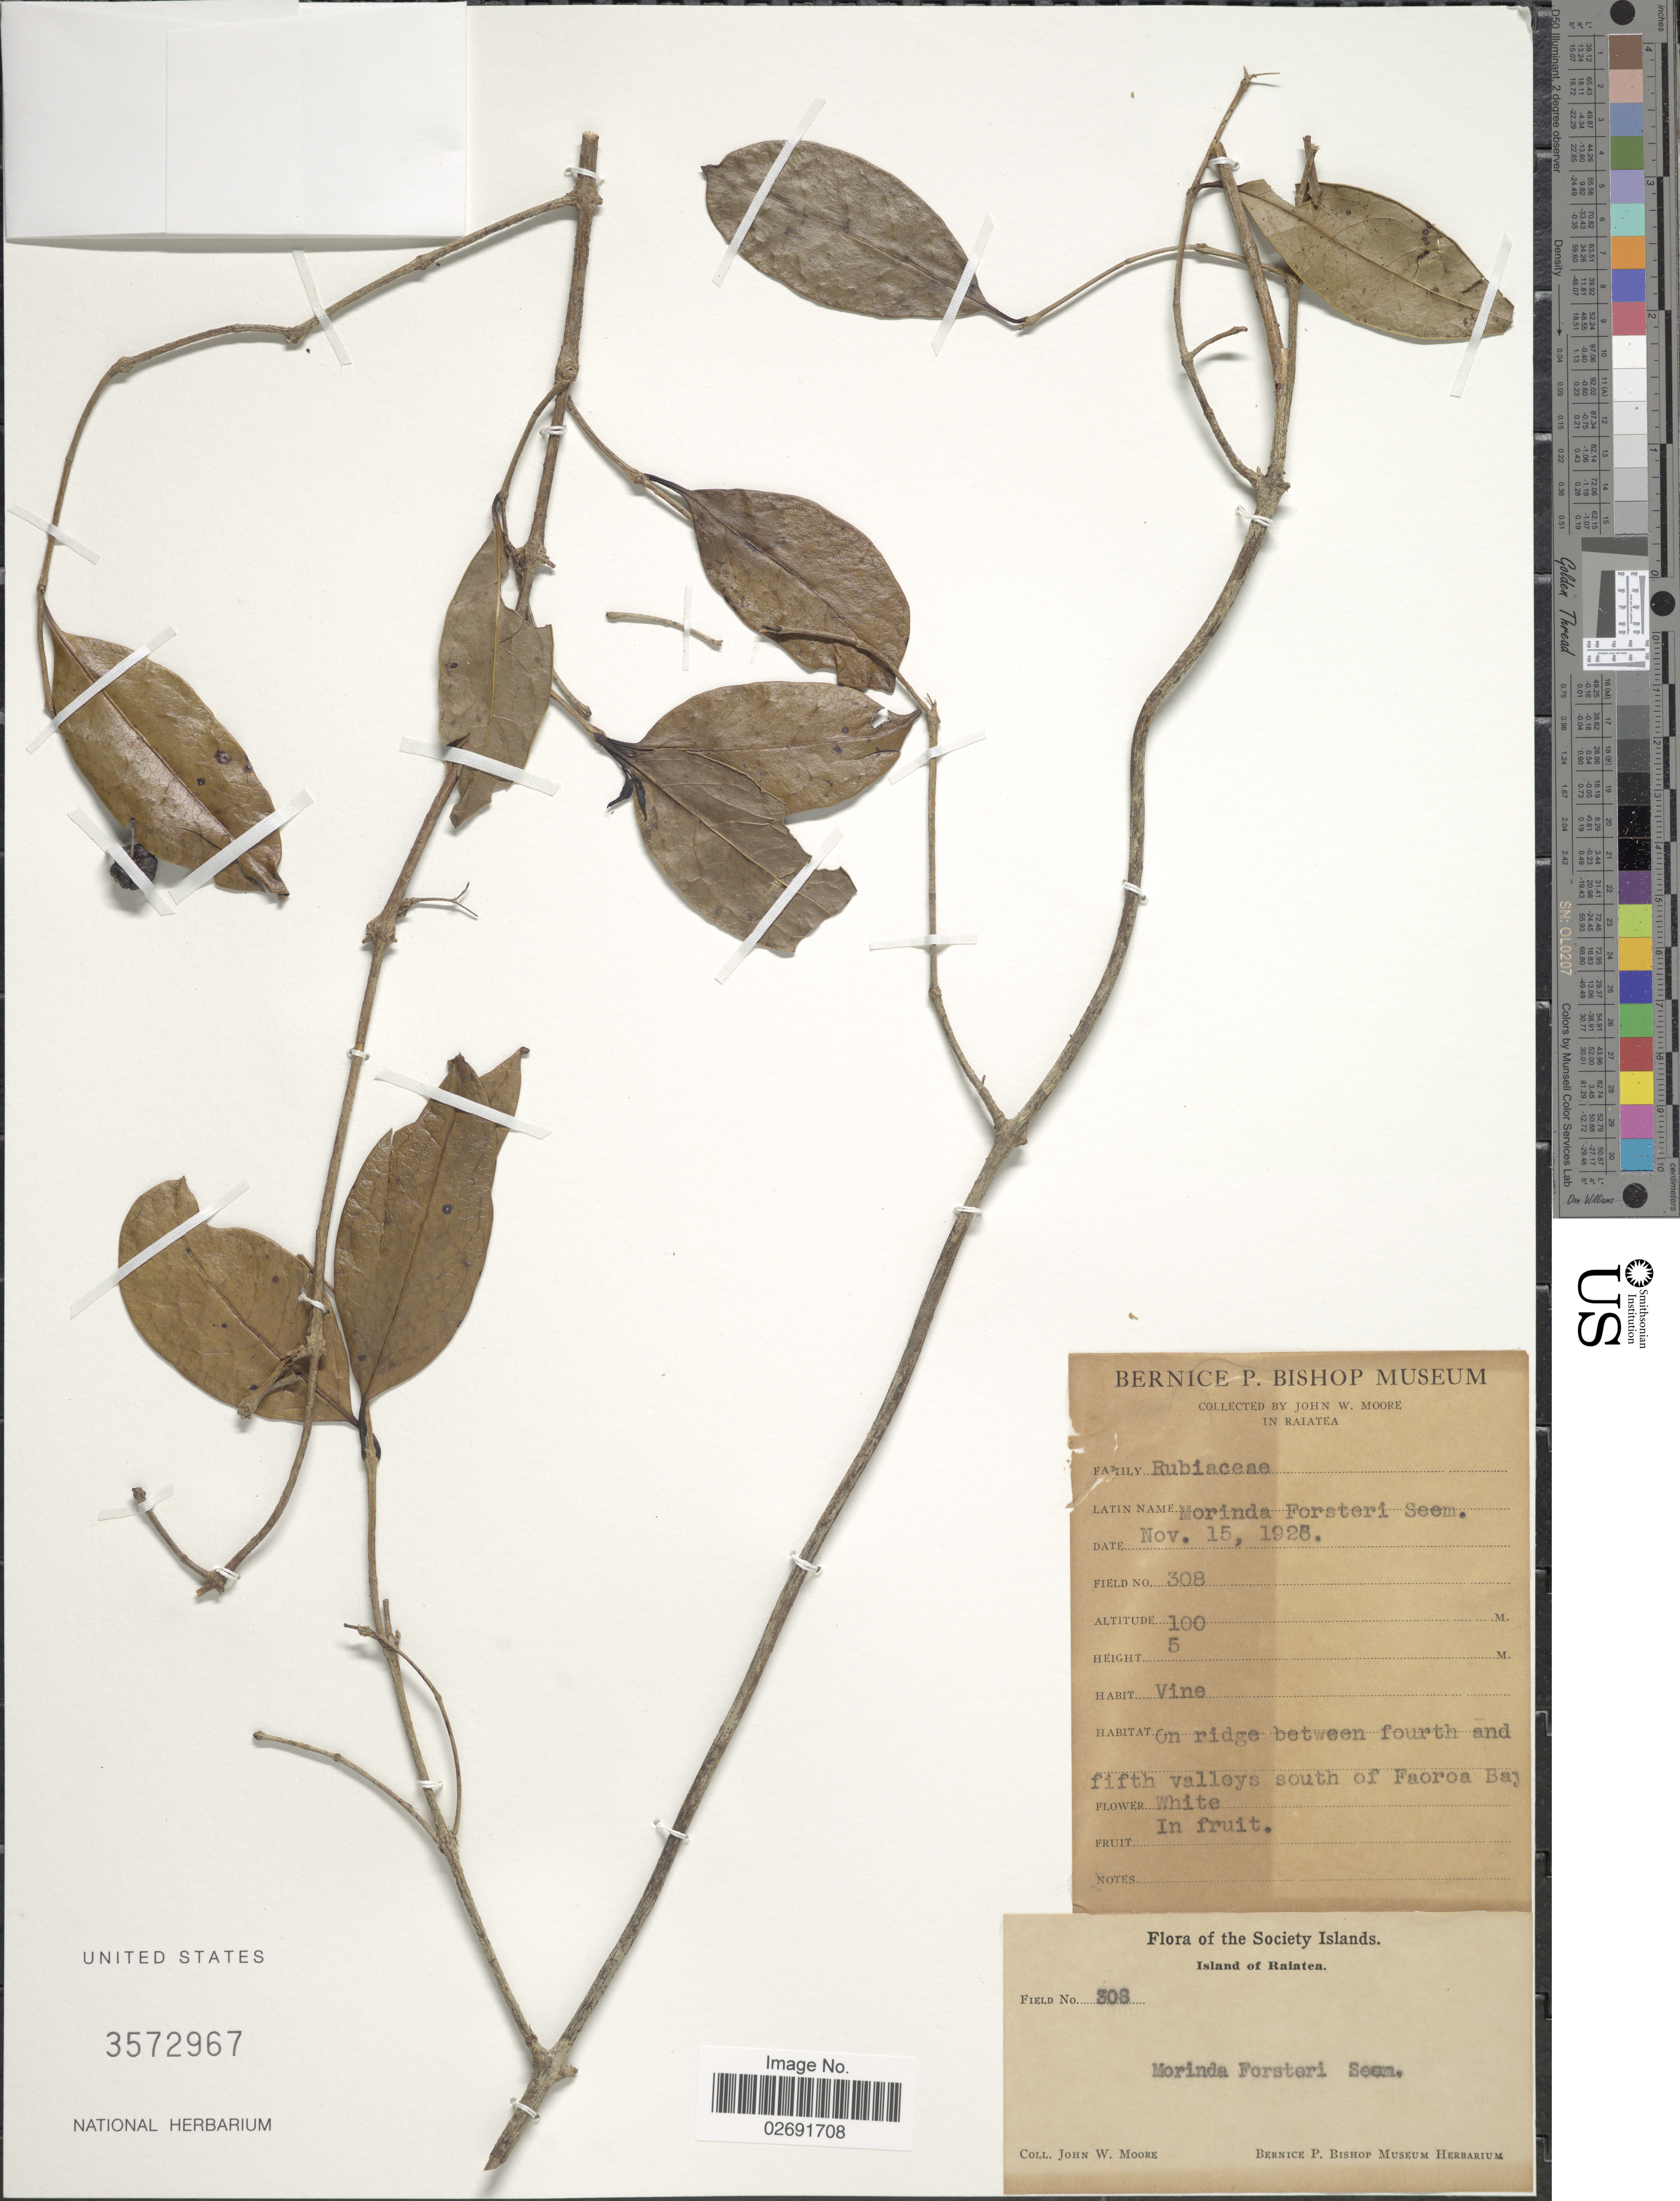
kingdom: Plantae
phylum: Tracheophyta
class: Magnoliopsida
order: Gentianales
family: Rubiaceae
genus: Gynochthodes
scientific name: Gynochthodes myrtifolia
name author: (A. Gray) Razafim. & B. Bremer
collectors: J. Moore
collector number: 308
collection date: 1926-11-15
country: French Polynesia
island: Raiatea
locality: Society Islands. Island of Raiatea. On ridge between fourth and fifth valleys south of Faoroa Bay.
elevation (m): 100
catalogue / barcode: US 3572967